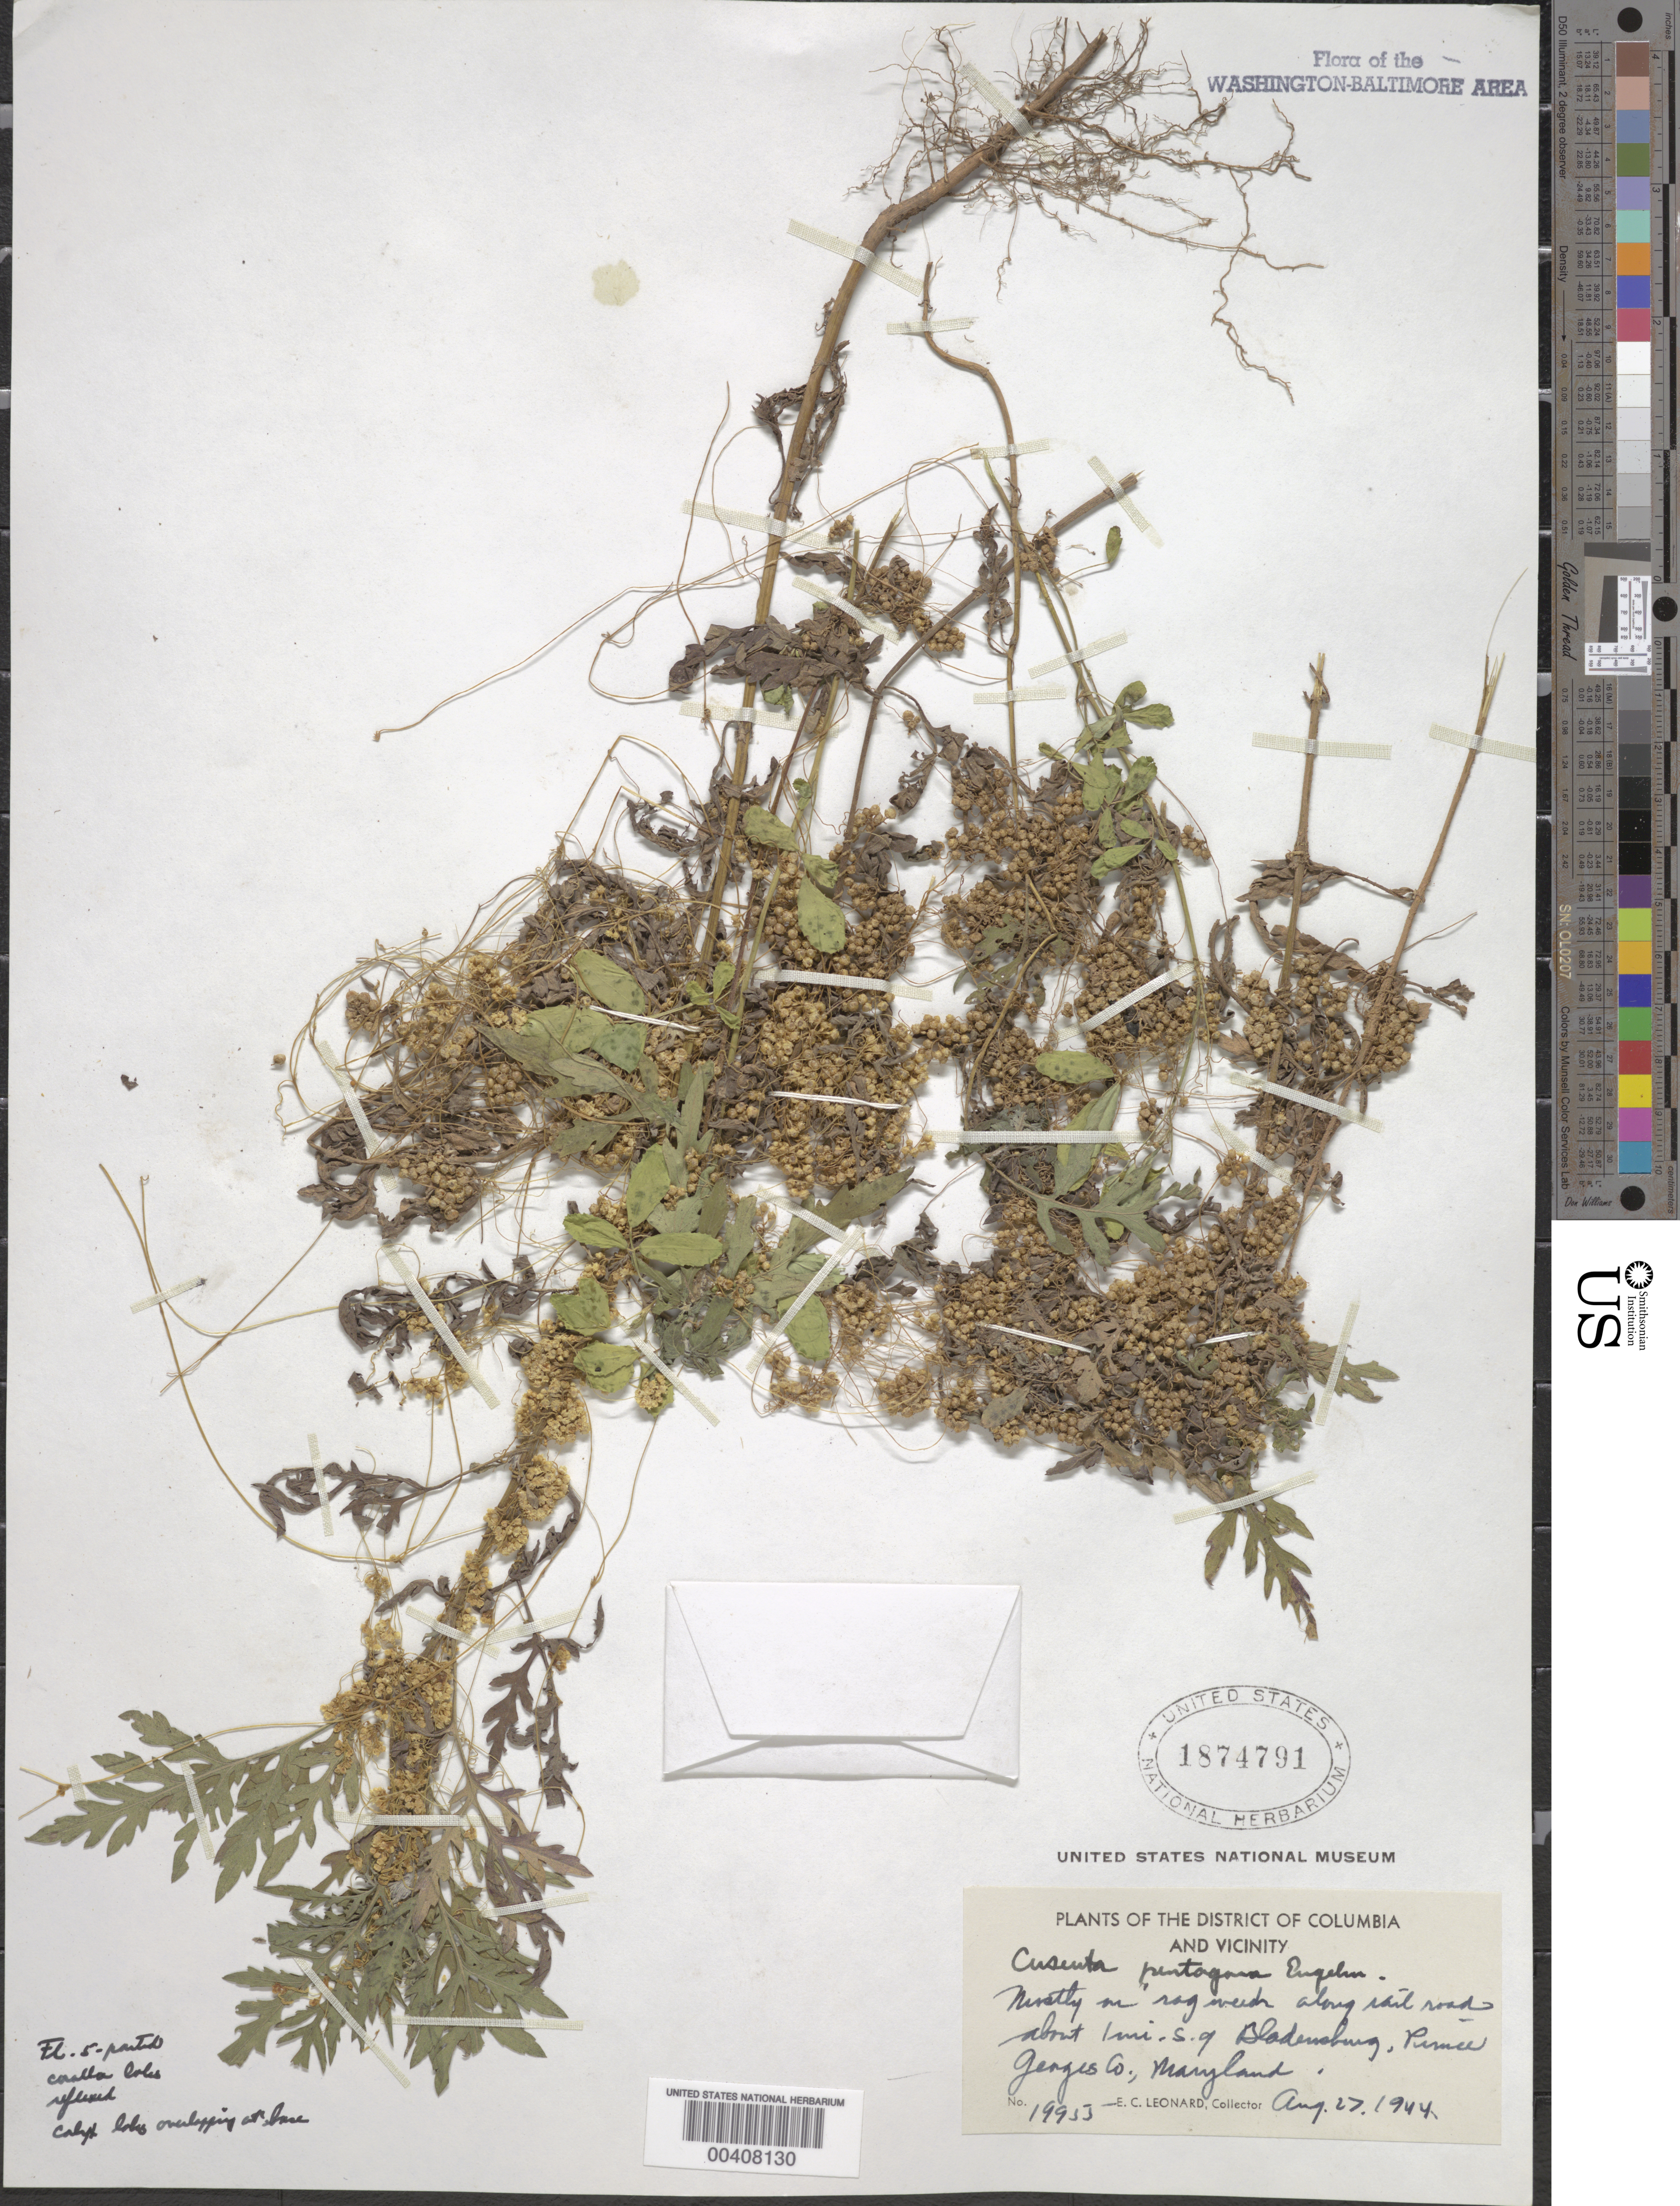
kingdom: Plantae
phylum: Tracheophyta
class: Magnoliopsida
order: Solanales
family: Convolvulaceae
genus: Cuscuta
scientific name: Cuscuta pentagona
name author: Engelm.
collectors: E. C. Leonard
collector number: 19955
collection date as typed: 27 Aug 1944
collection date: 1944-08-27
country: United States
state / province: Maryland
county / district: Prince George's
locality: R.R. about 1 mi. S of Bladensburg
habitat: On ragweed along r.r.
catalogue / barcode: US 1874791